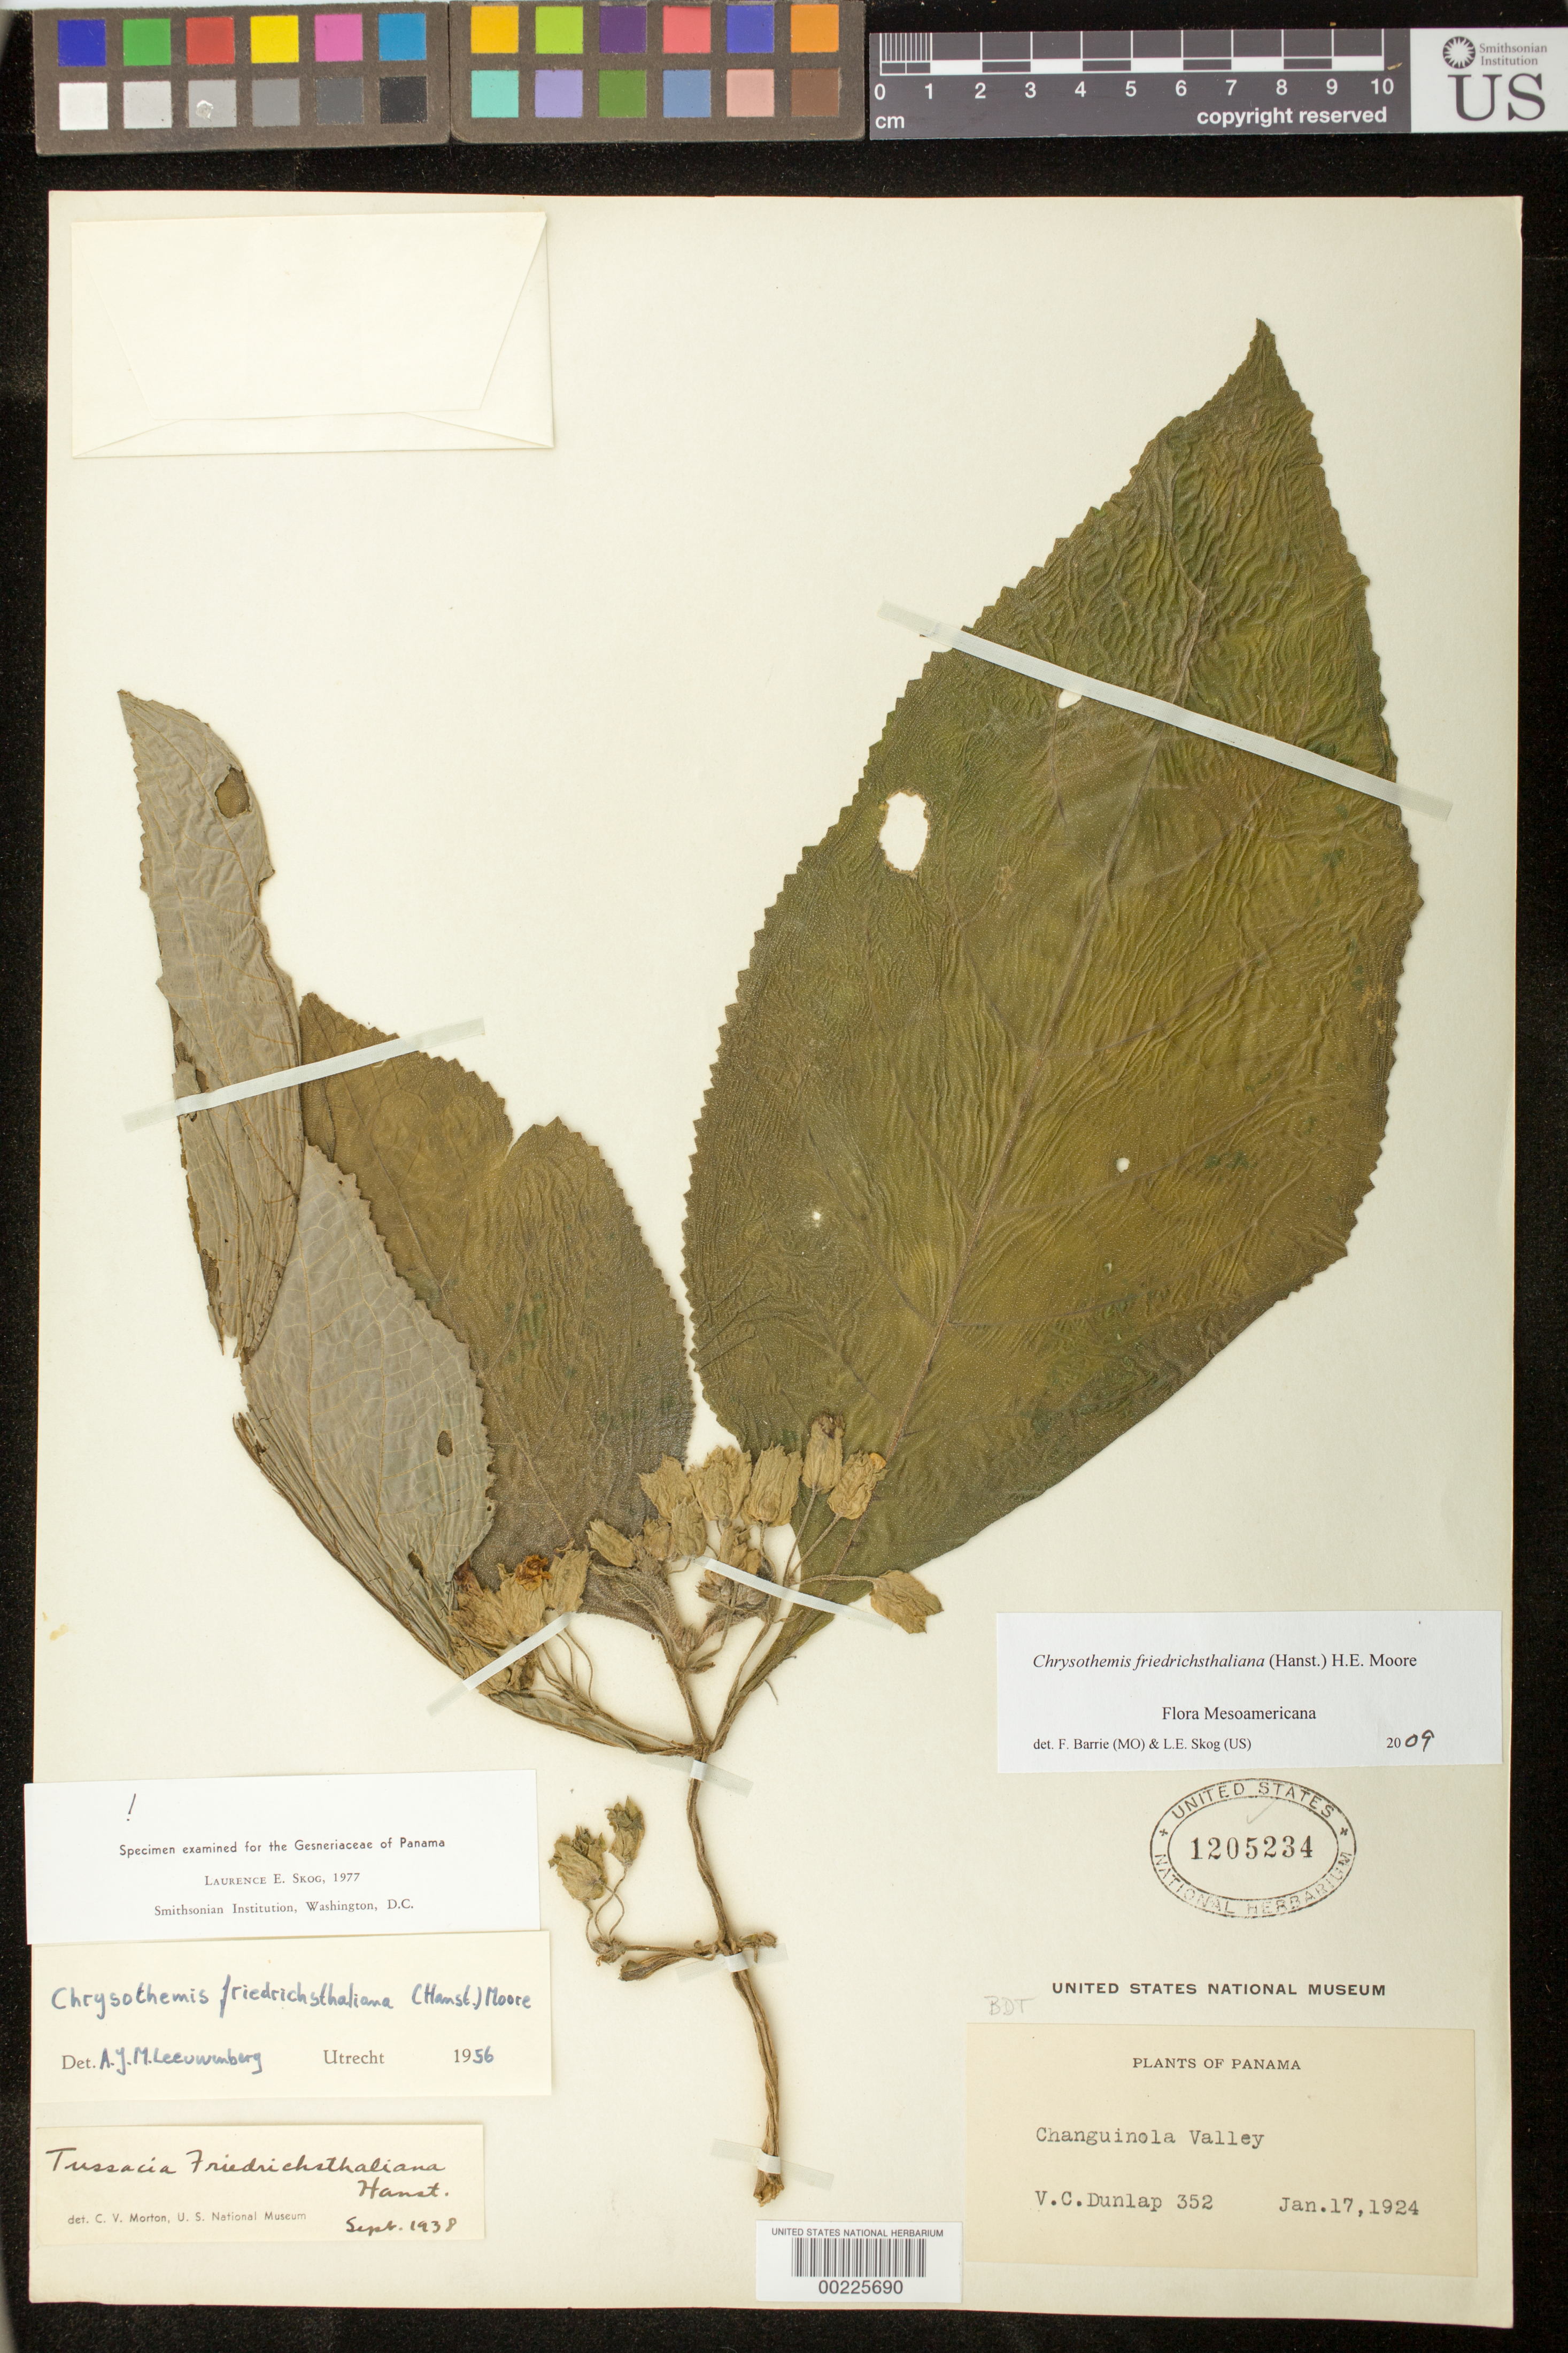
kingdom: Plantae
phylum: Tracheophyta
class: Magnoliopsida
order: Lamiales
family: Gesneriaceae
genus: Chrysothemis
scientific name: Chrysothemis friedrichsthaliana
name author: (Hanst.) H.E. Moore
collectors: V. C. Dunlap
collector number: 352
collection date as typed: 17 Jan 1924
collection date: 1924-01-17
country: Panama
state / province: Bocas del Toro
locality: Changuinola Valley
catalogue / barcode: US 1205234